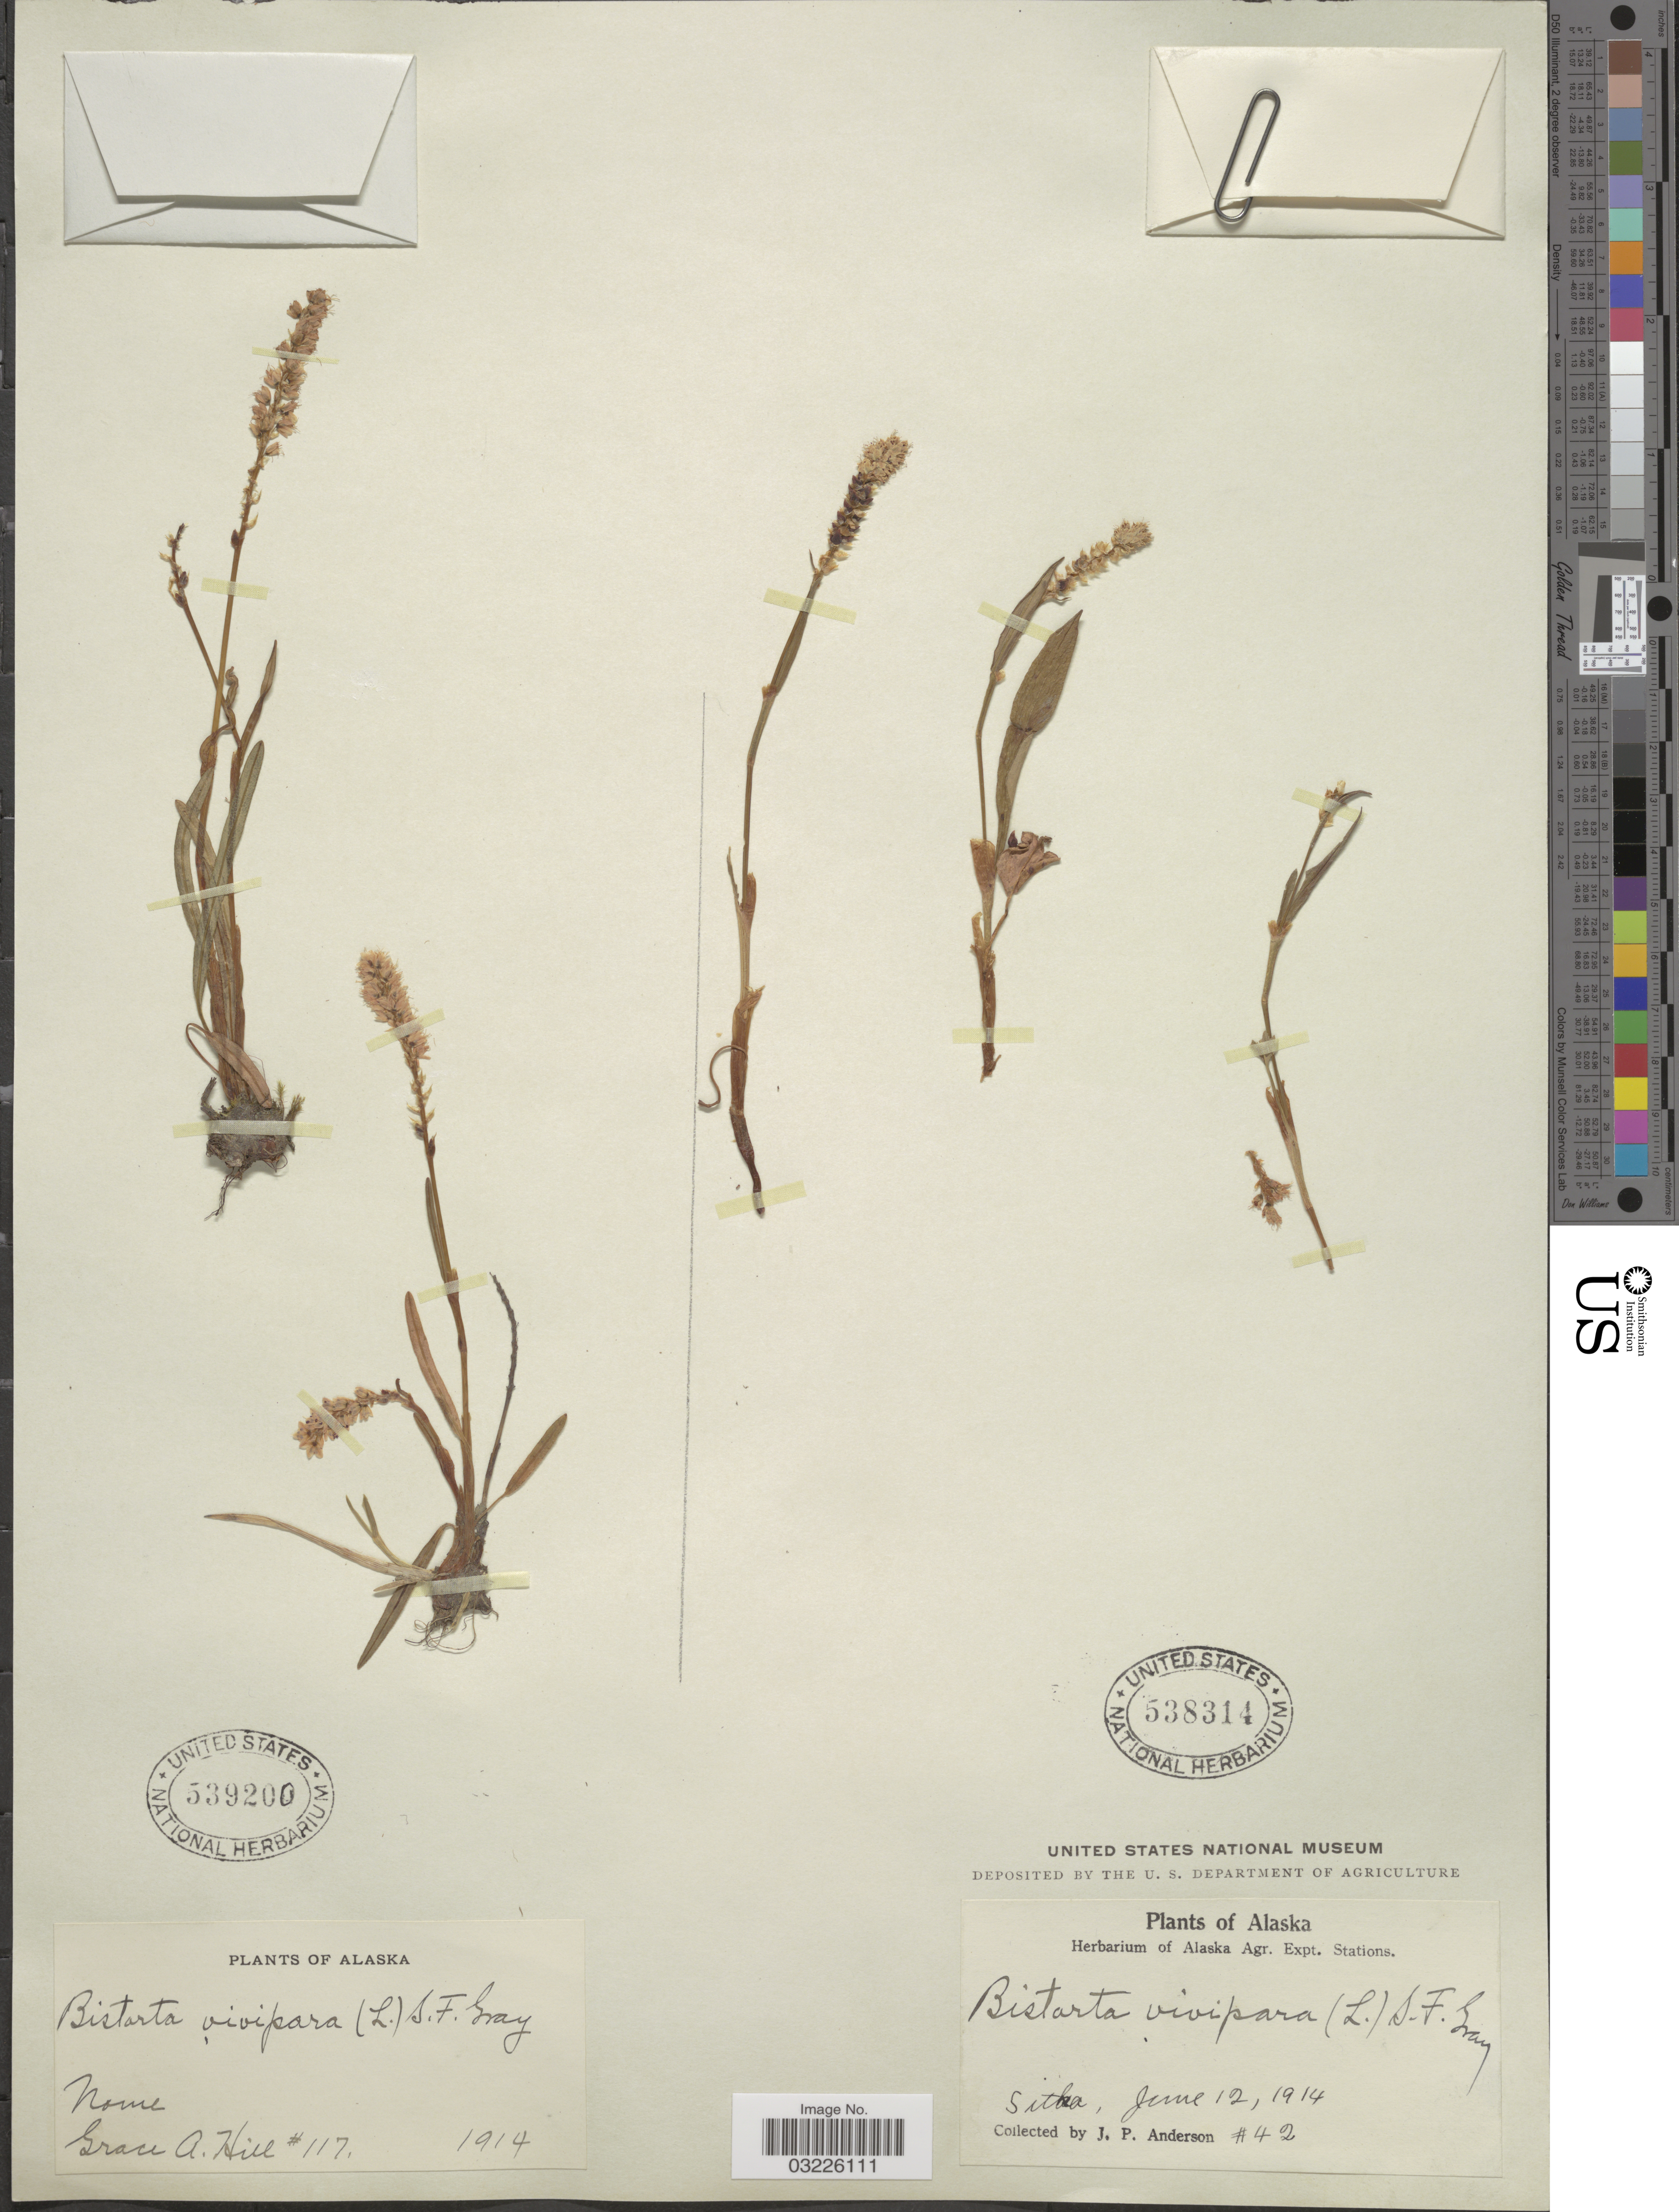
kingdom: Plantae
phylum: Tracheophyta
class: Magnoliopsida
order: Caryophyllales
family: Polygonaceae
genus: Bistorta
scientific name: Bistorta vivipara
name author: (L.) Delarbre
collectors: J. P. Anderson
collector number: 42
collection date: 1914-06-12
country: United States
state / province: Alaska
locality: Sitka.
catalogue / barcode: US 538314-2